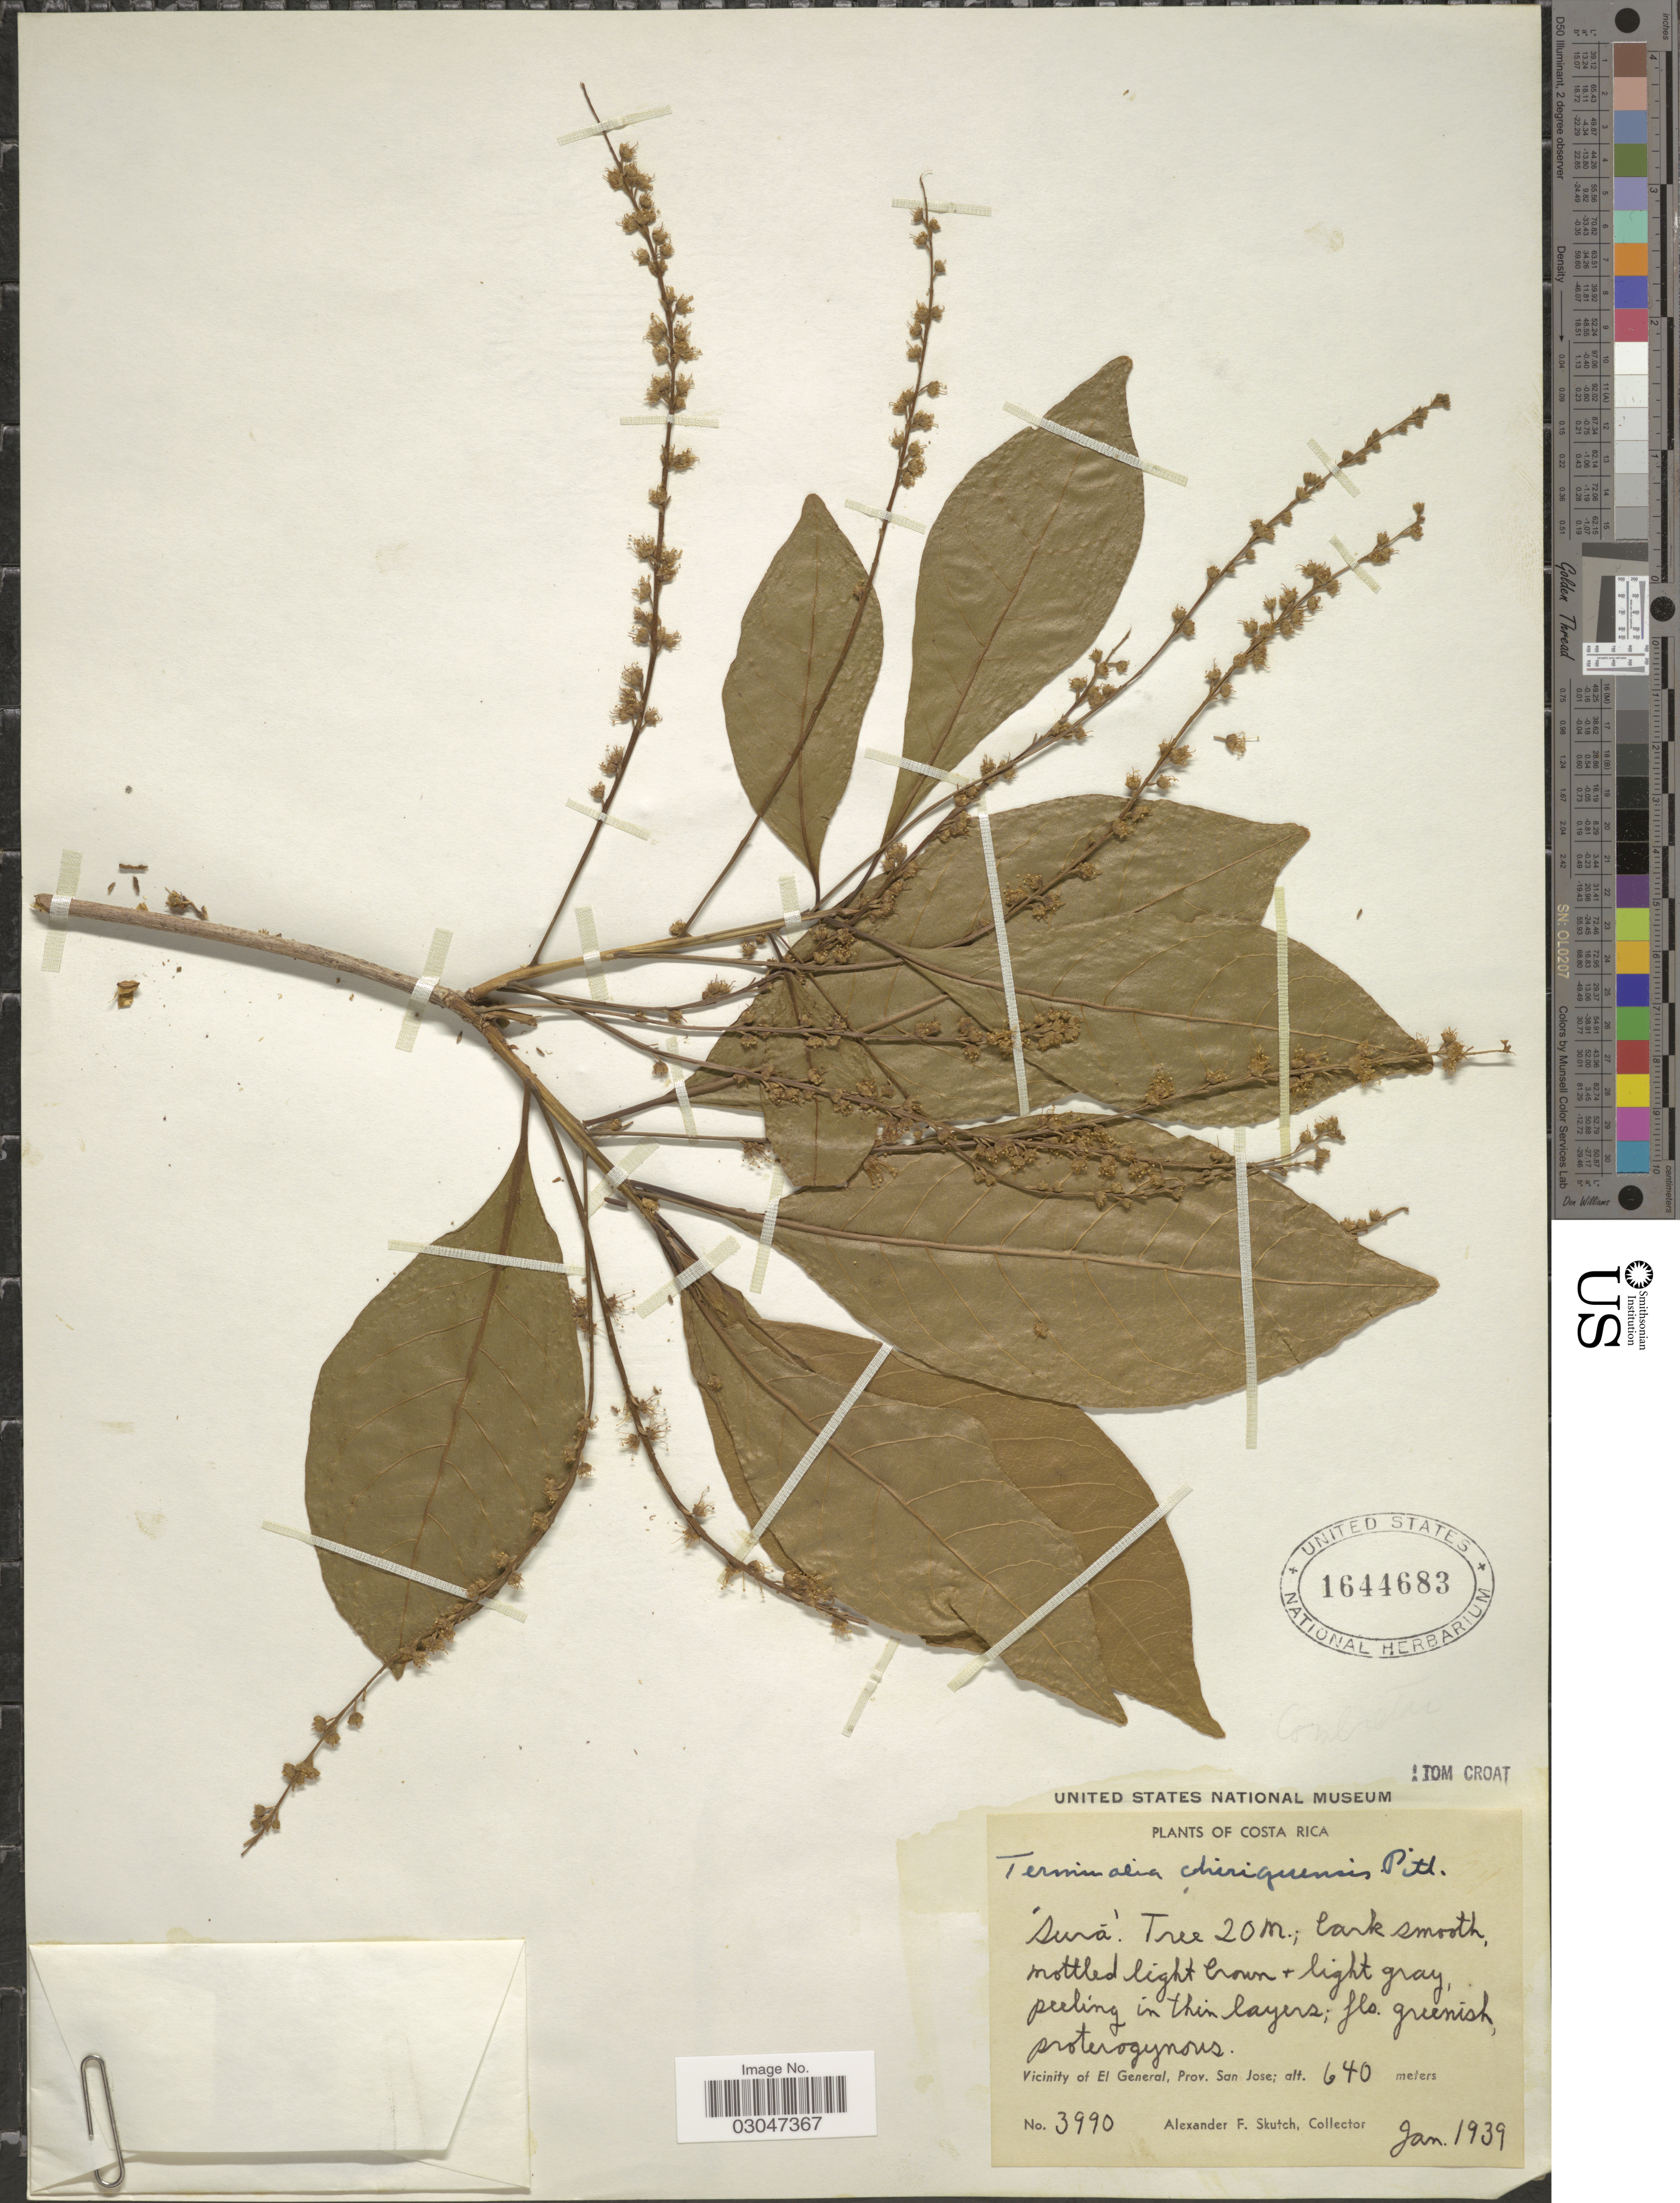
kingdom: Plantae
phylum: Tracheophyta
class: Magnoliopsida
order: Myrtales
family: Combretaceae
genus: Terminalia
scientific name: Terminalia oblonga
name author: (Ruiz & Pav.) Steud.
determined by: Stace, C. A.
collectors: A. F. Skutch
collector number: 3990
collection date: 1939-01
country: Costa Rica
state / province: San José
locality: Vicinity of El General.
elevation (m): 640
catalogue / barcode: US 1644683